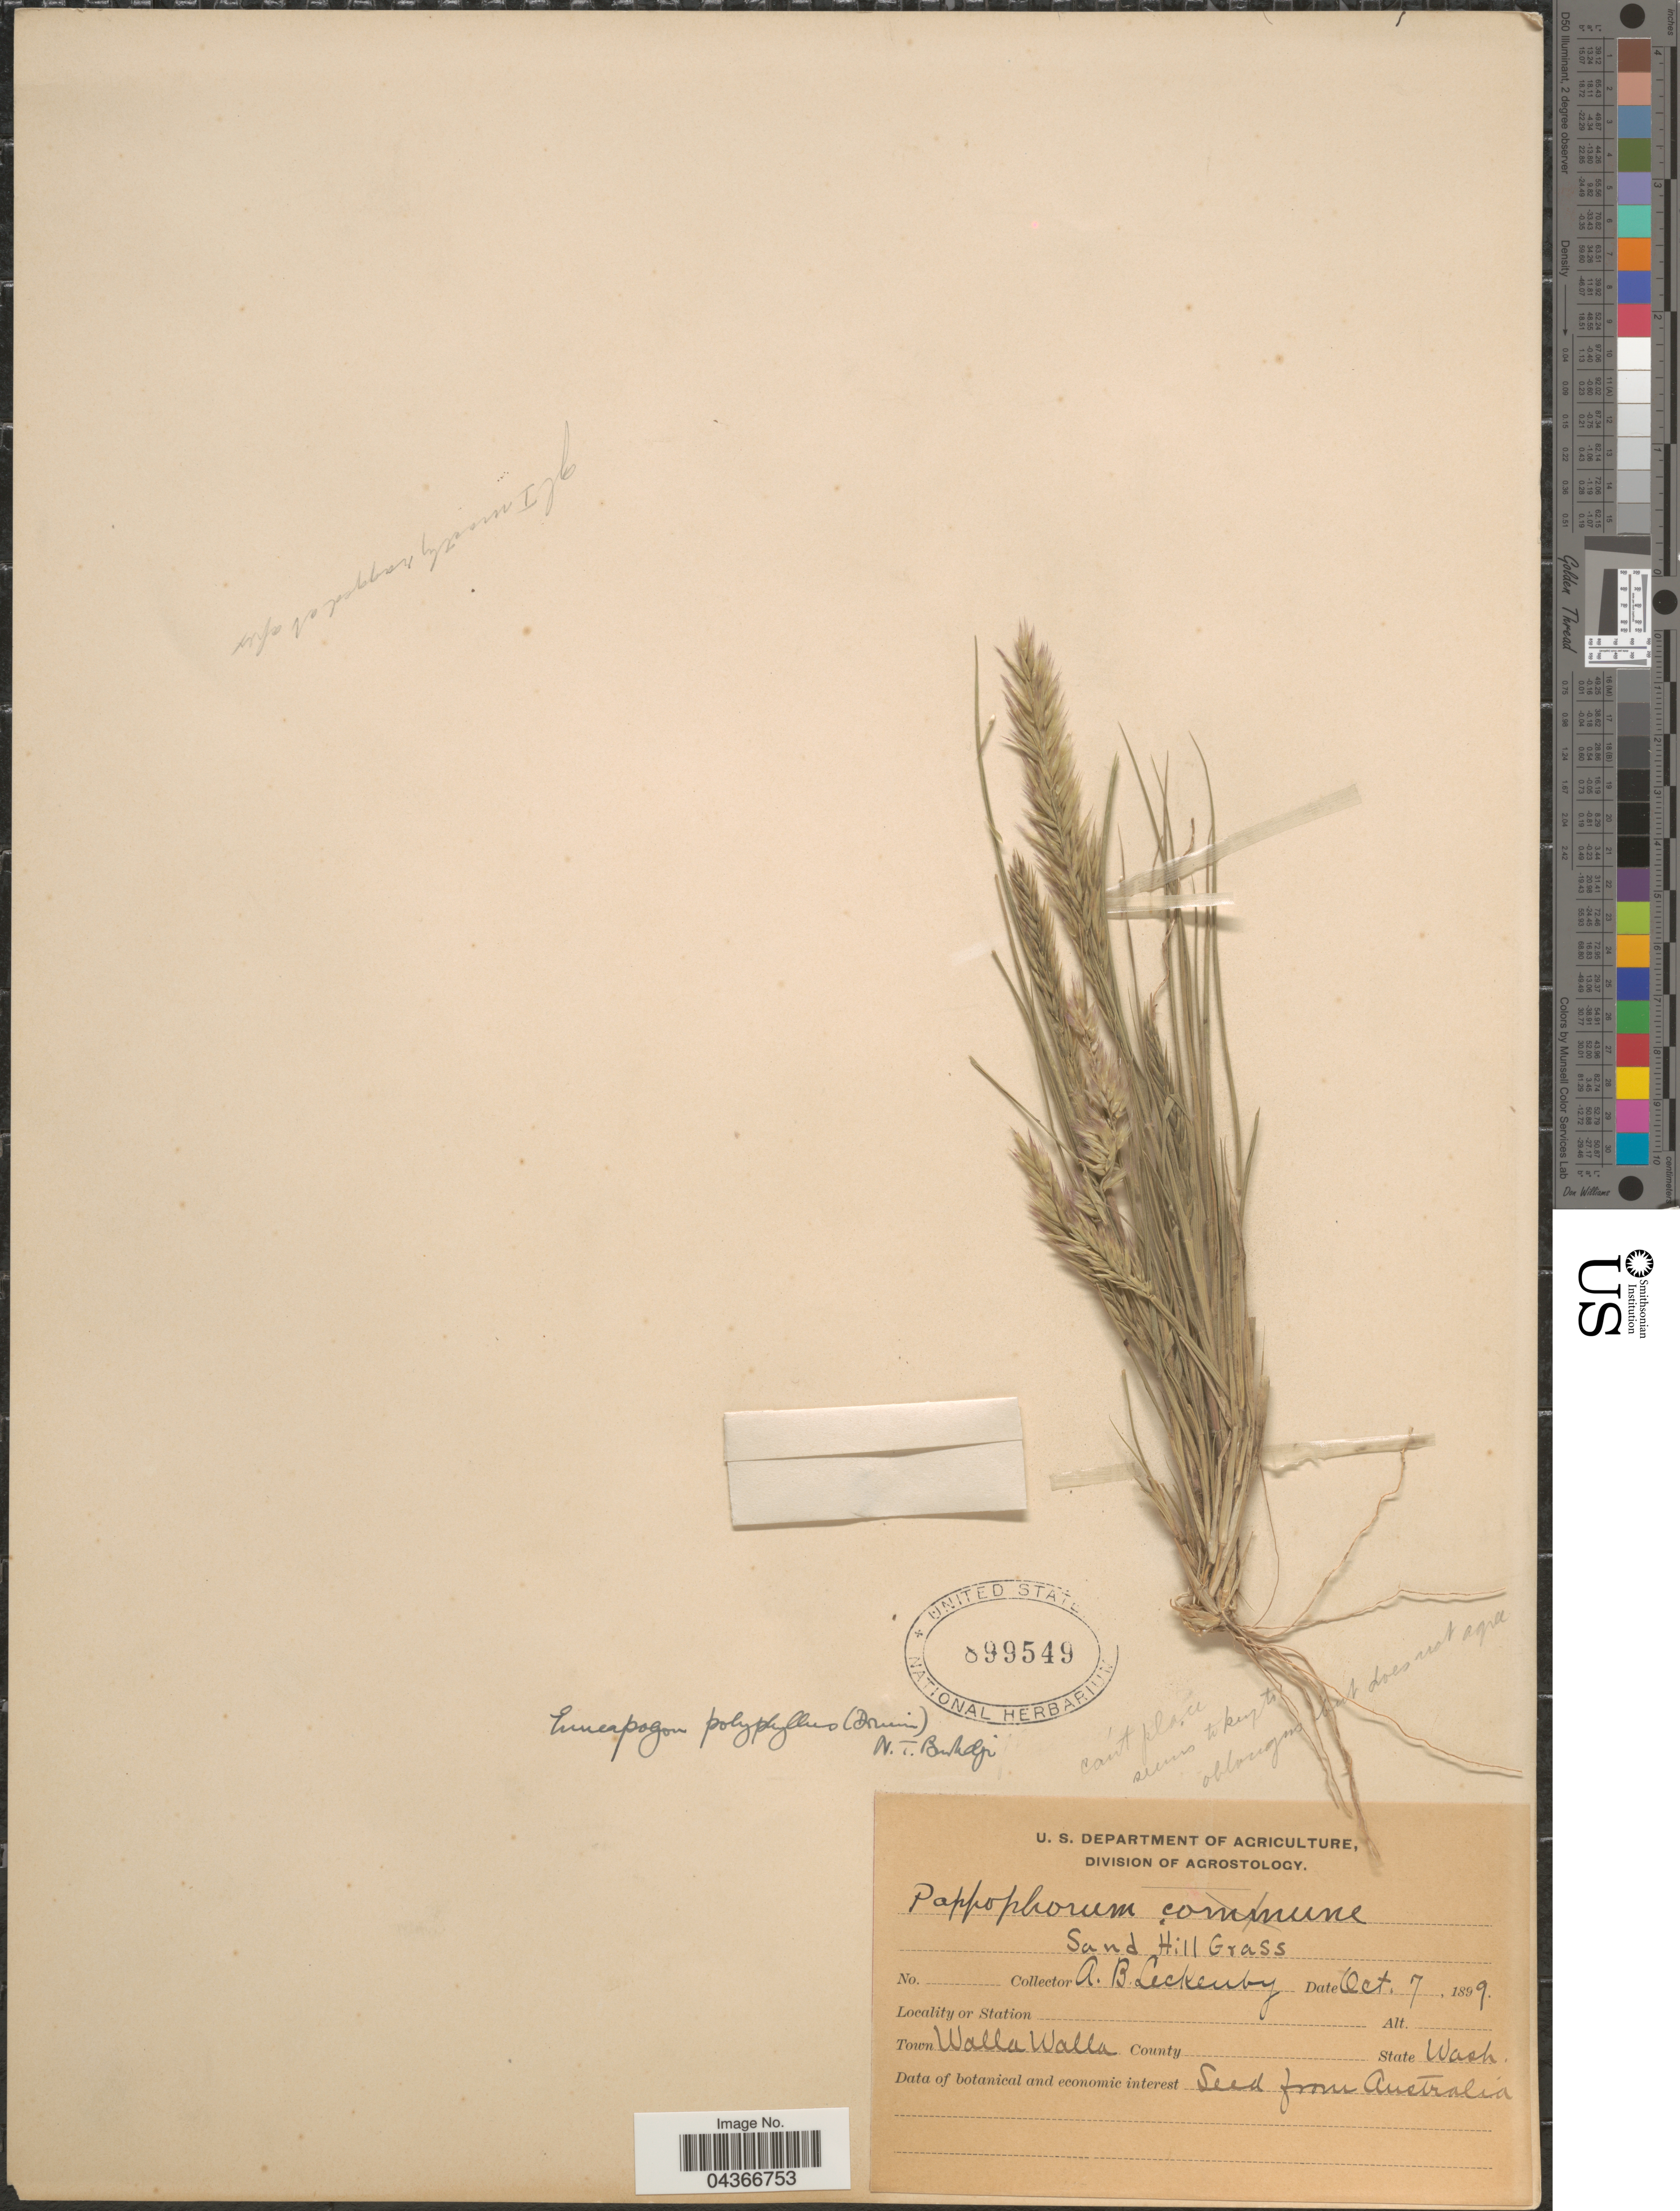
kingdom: Plantae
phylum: Tracheophyta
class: Liliopsida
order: Poales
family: Poaceae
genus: Enneapogon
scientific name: Enneapogon polyphyllus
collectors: A. Leckenby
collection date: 1899-10-07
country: United States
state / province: Washington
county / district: Walla Walla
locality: Town Walla Walla.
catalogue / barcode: US 899549